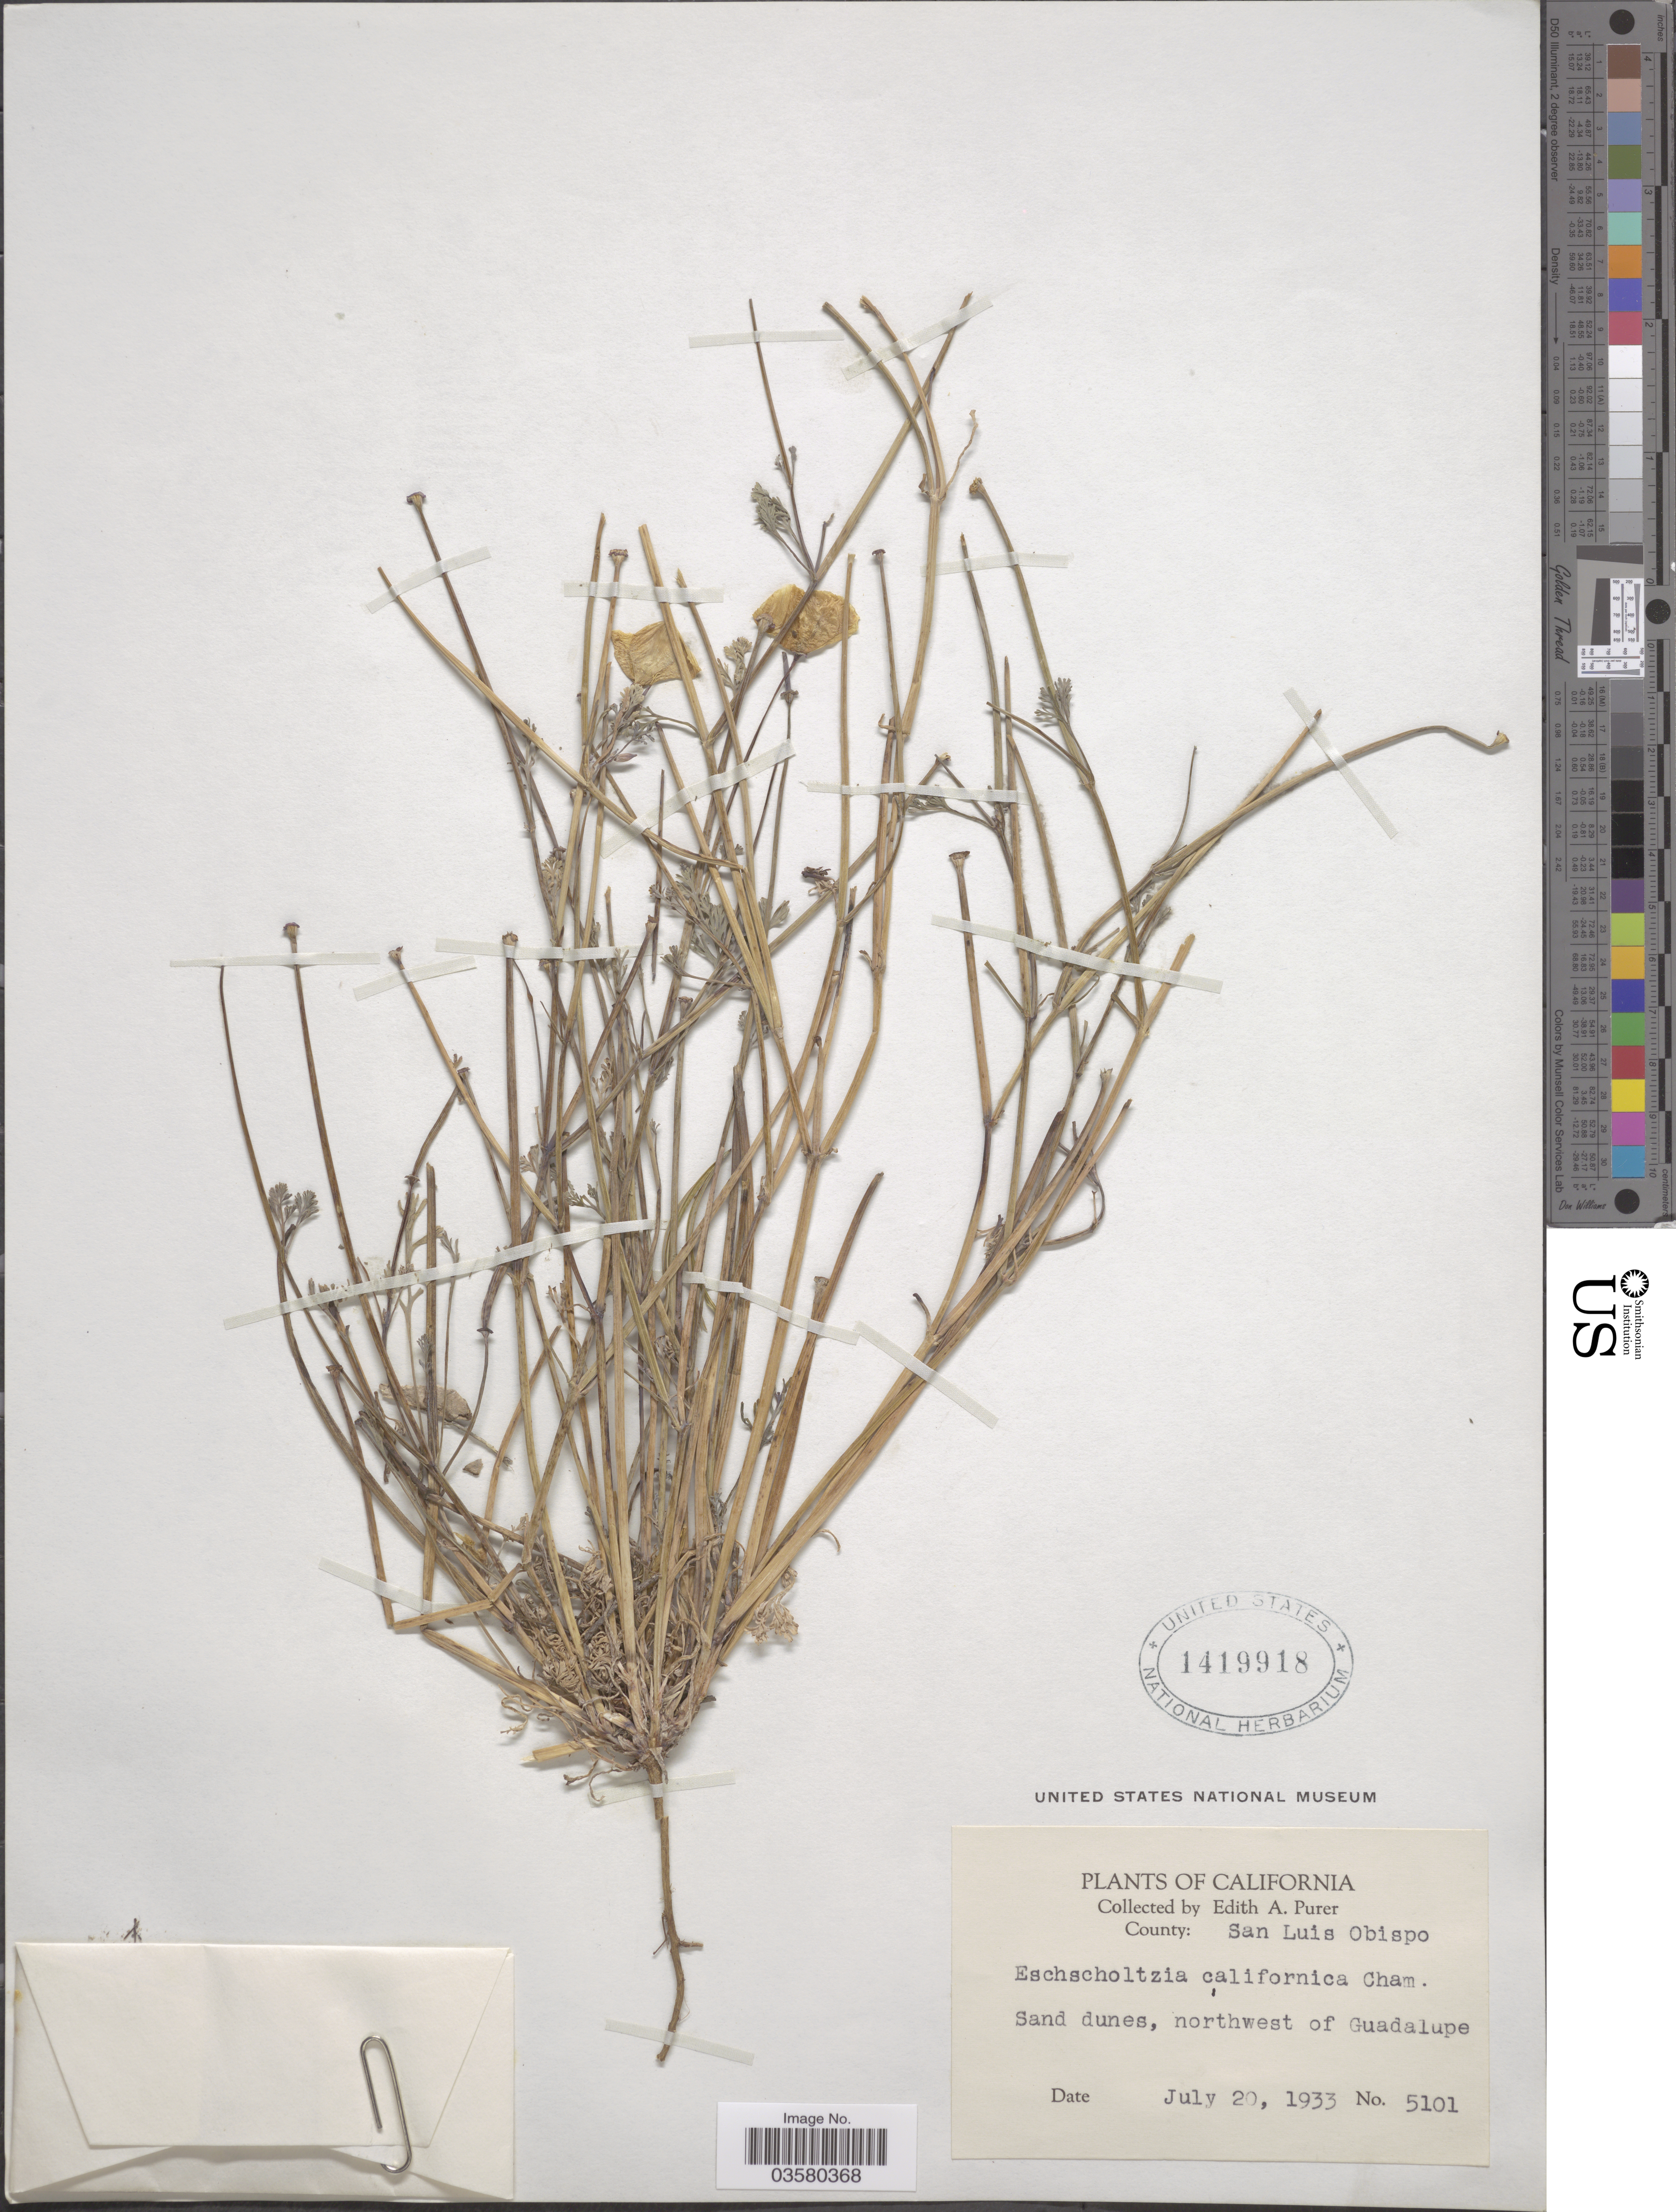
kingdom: Plantae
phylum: Tracheophyta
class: Magnoliopsida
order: Ranunculales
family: Papaveraceae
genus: Eschscholzia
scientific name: Eschscholzia californica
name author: Cham.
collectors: E. Purer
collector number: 5101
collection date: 1933-07-20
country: United States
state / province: California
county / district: San Luis Obispo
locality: County: San Luis Obispo. Sand dunes, northwest of Guadalupe.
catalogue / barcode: US 1419918